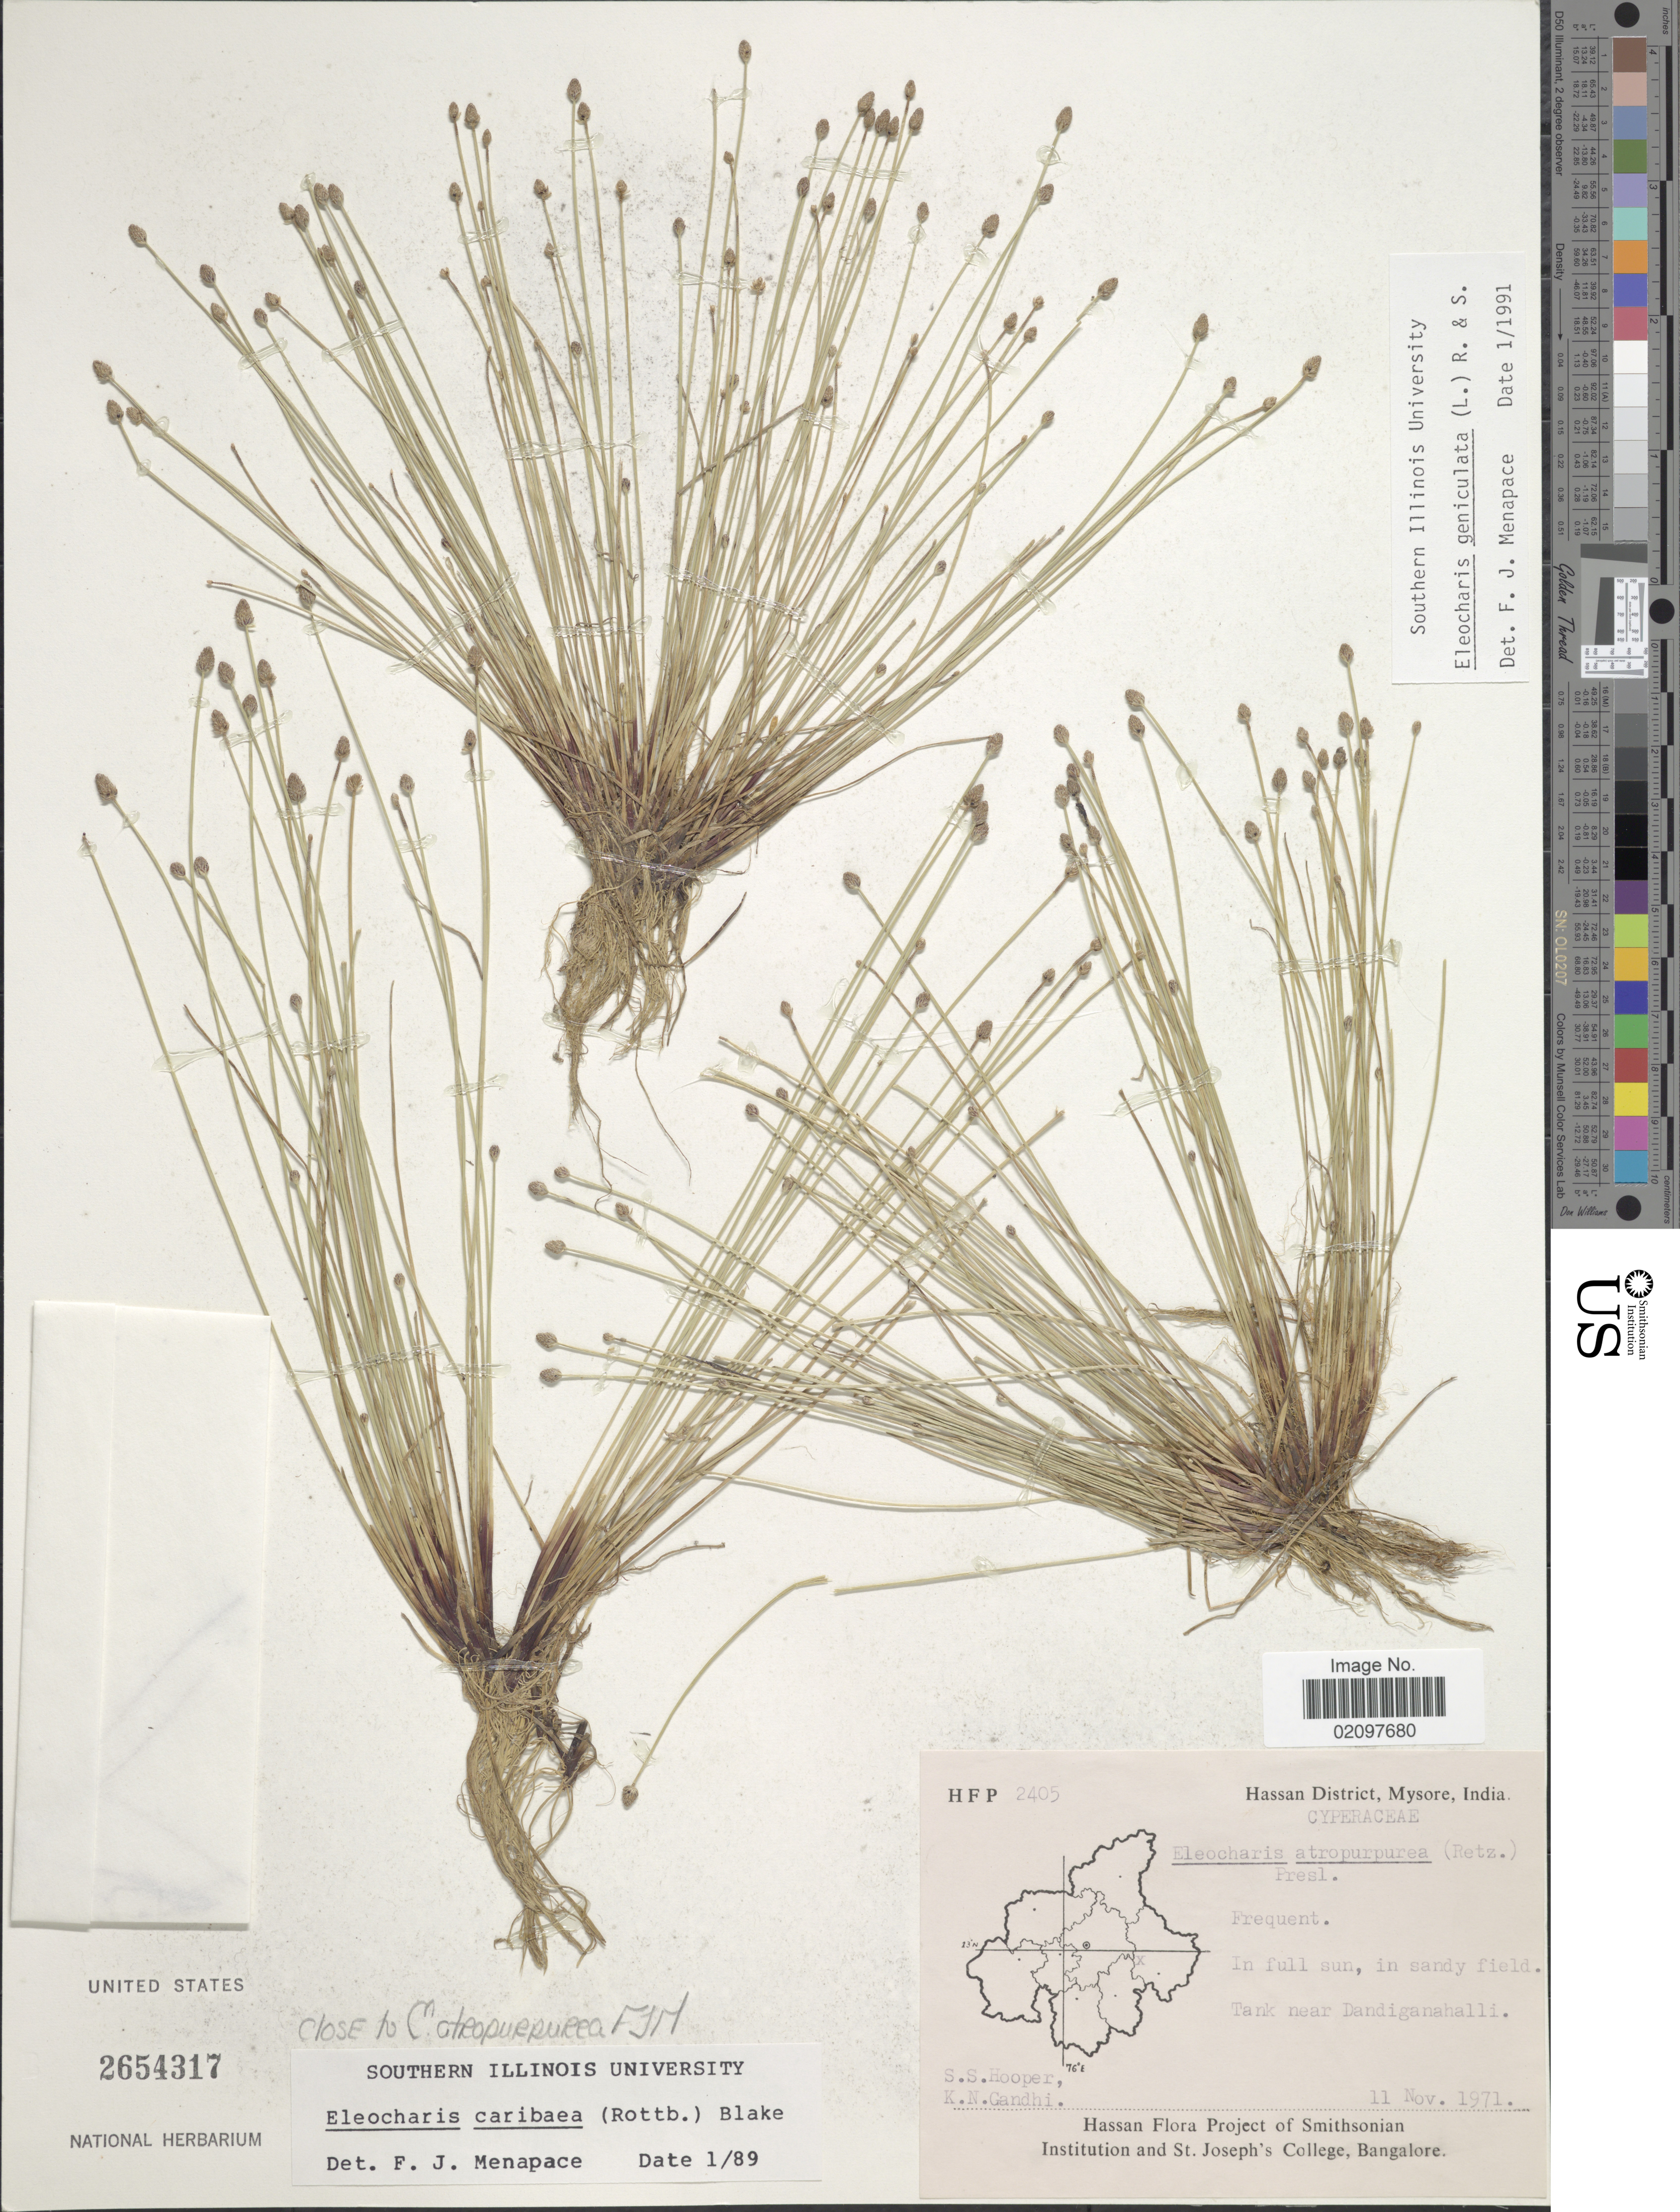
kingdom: Plantae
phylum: Tracheophyta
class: Liliopsida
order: Poales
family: Cyperaceae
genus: Eleocharis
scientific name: Eleocharis geniculata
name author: (L.) Roem. & Schult.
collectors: S. S. Hooper & K. N. Gandhi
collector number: H F P 2405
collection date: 1971-11-11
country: India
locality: Hassan District, Mysore, In full sun, in sandy field, Tank near Dandiganahalli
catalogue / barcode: US 2654317